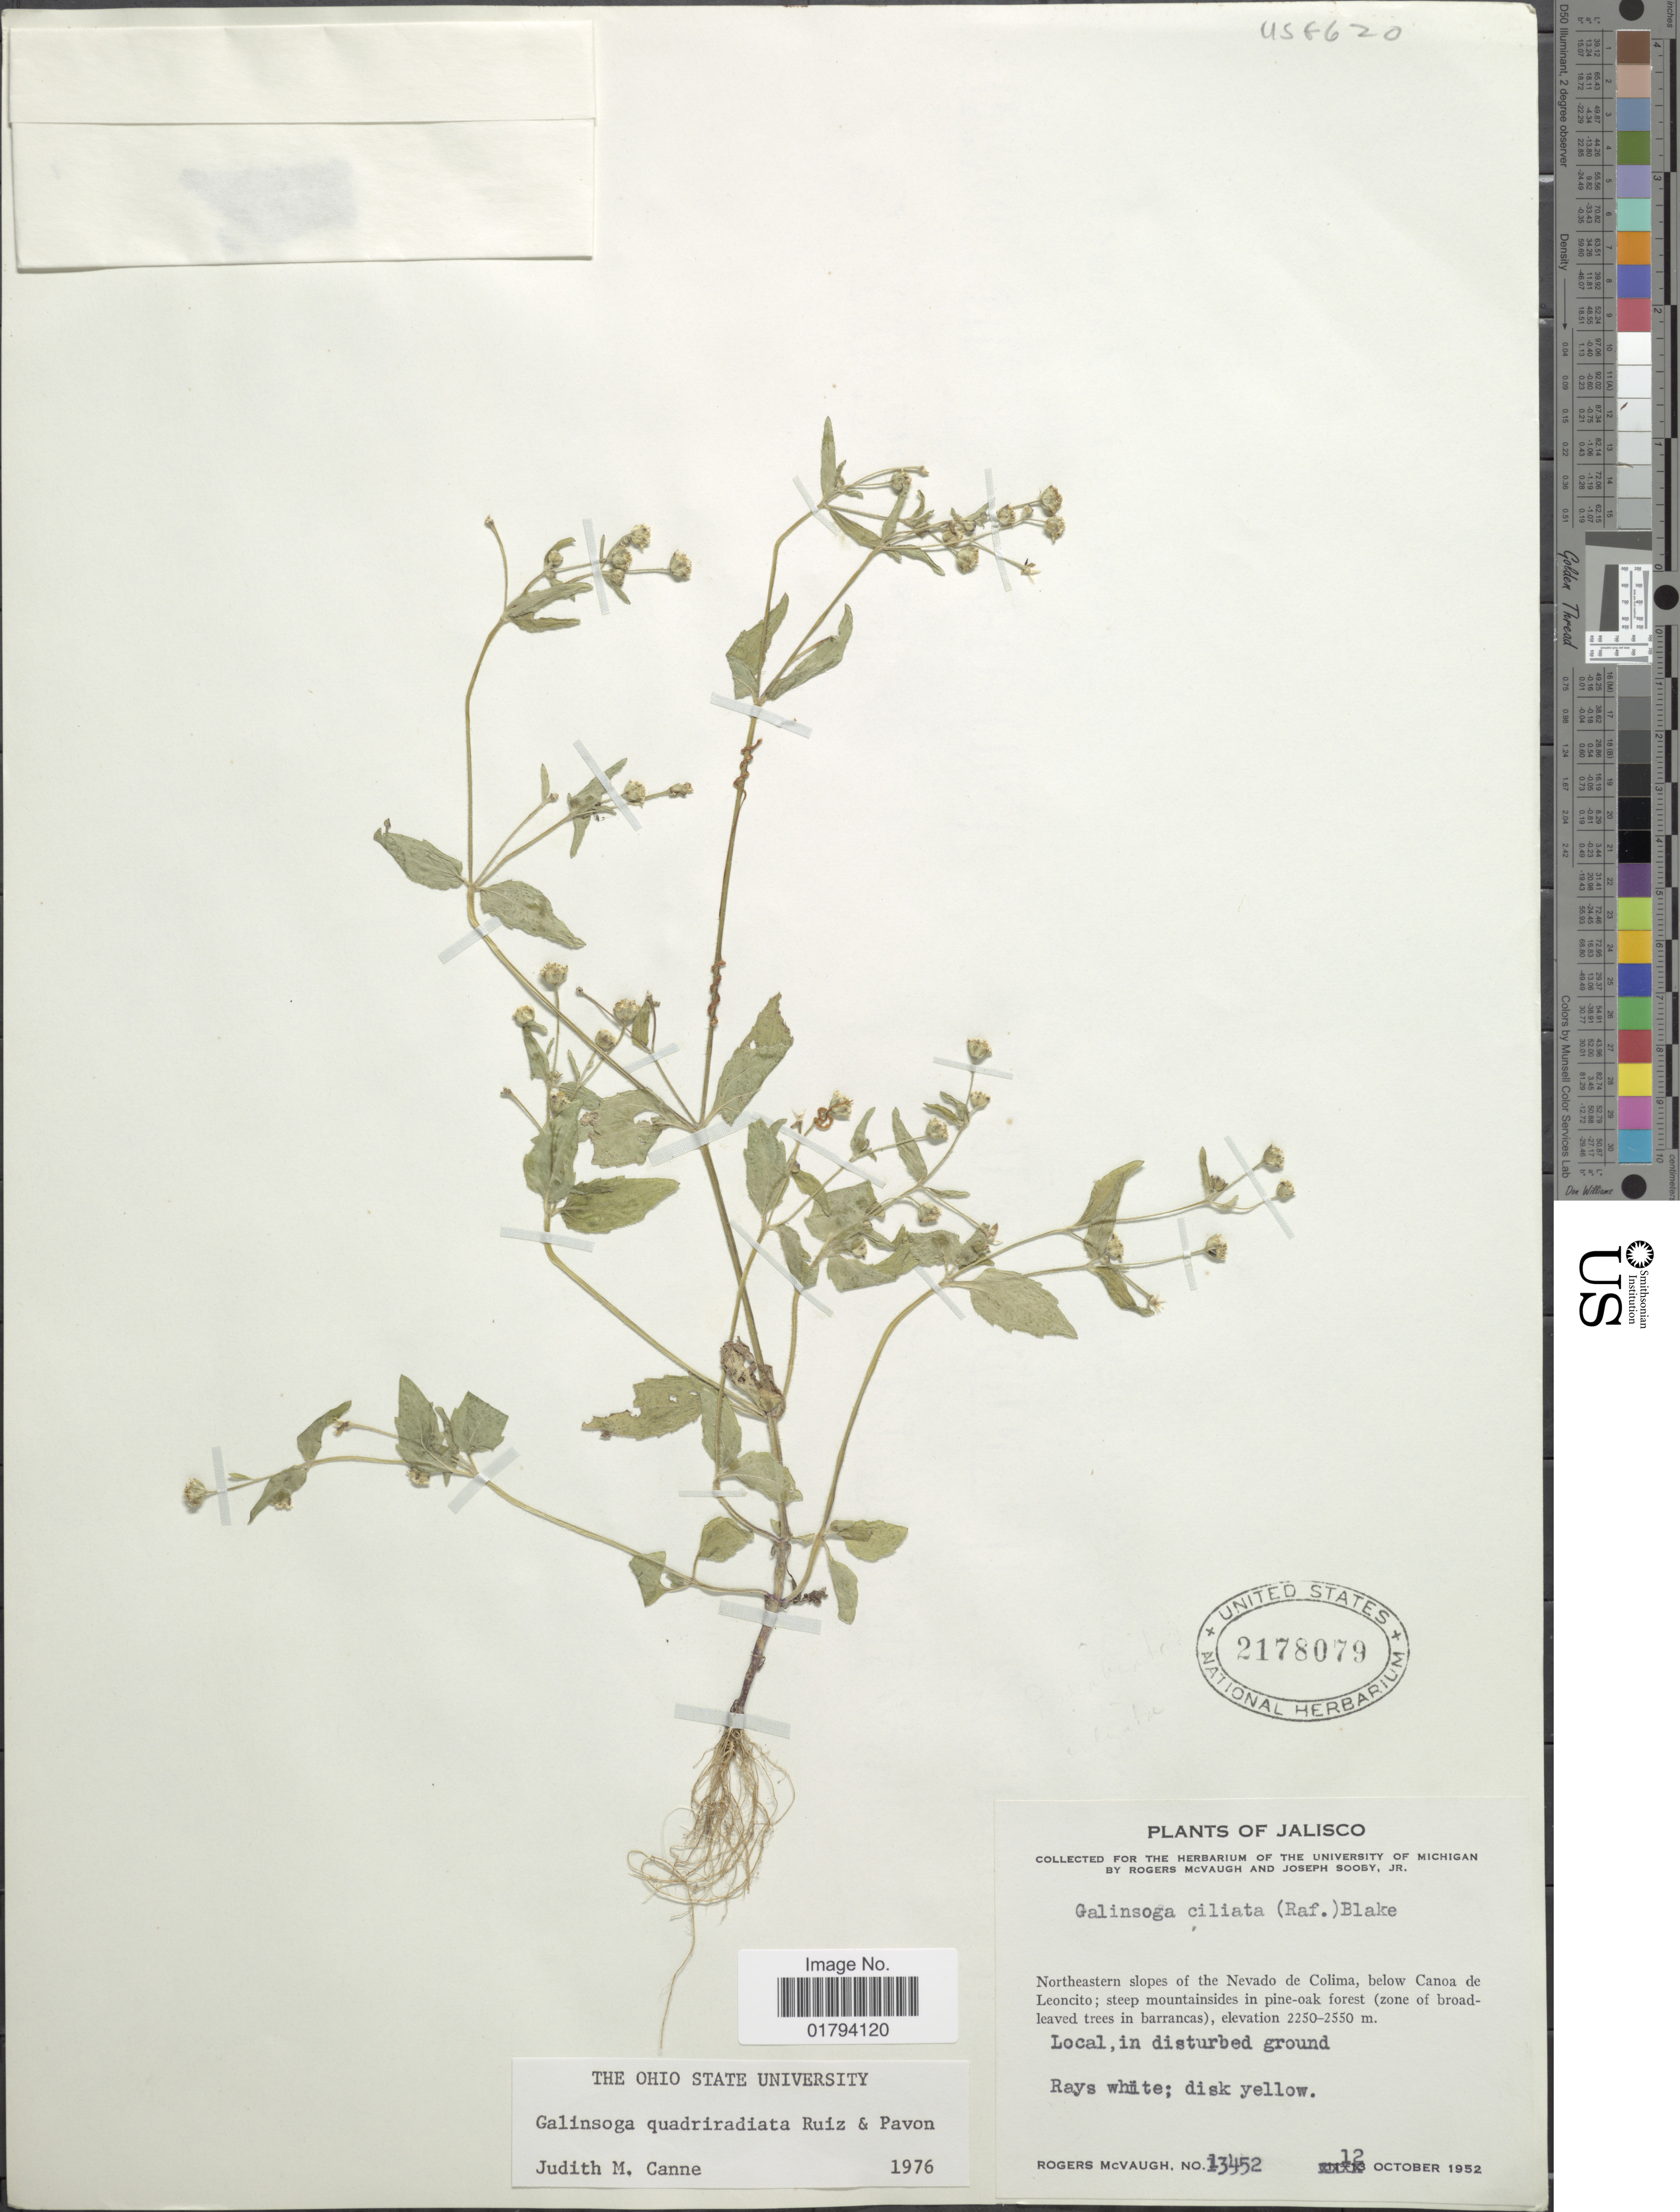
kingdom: Plantae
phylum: Tracheophyta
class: Magnoliopsida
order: Asterales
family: Asteraceae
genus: Galinsoga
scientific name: Galinsoga quadriradiata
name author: Ruiz & Pav.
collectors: R. McVaugh & J. Sooby Jr.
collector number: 13452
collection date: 1952-10-12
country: Mexico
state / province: Jalisco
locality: Northeastern slopes of the Nevado de Colima, below Canoa de Leoncito; steep mountainsides in pine-oak forest (zone of broad-leaved trees in barrancas).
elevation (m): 2250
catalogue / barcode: US 2178079